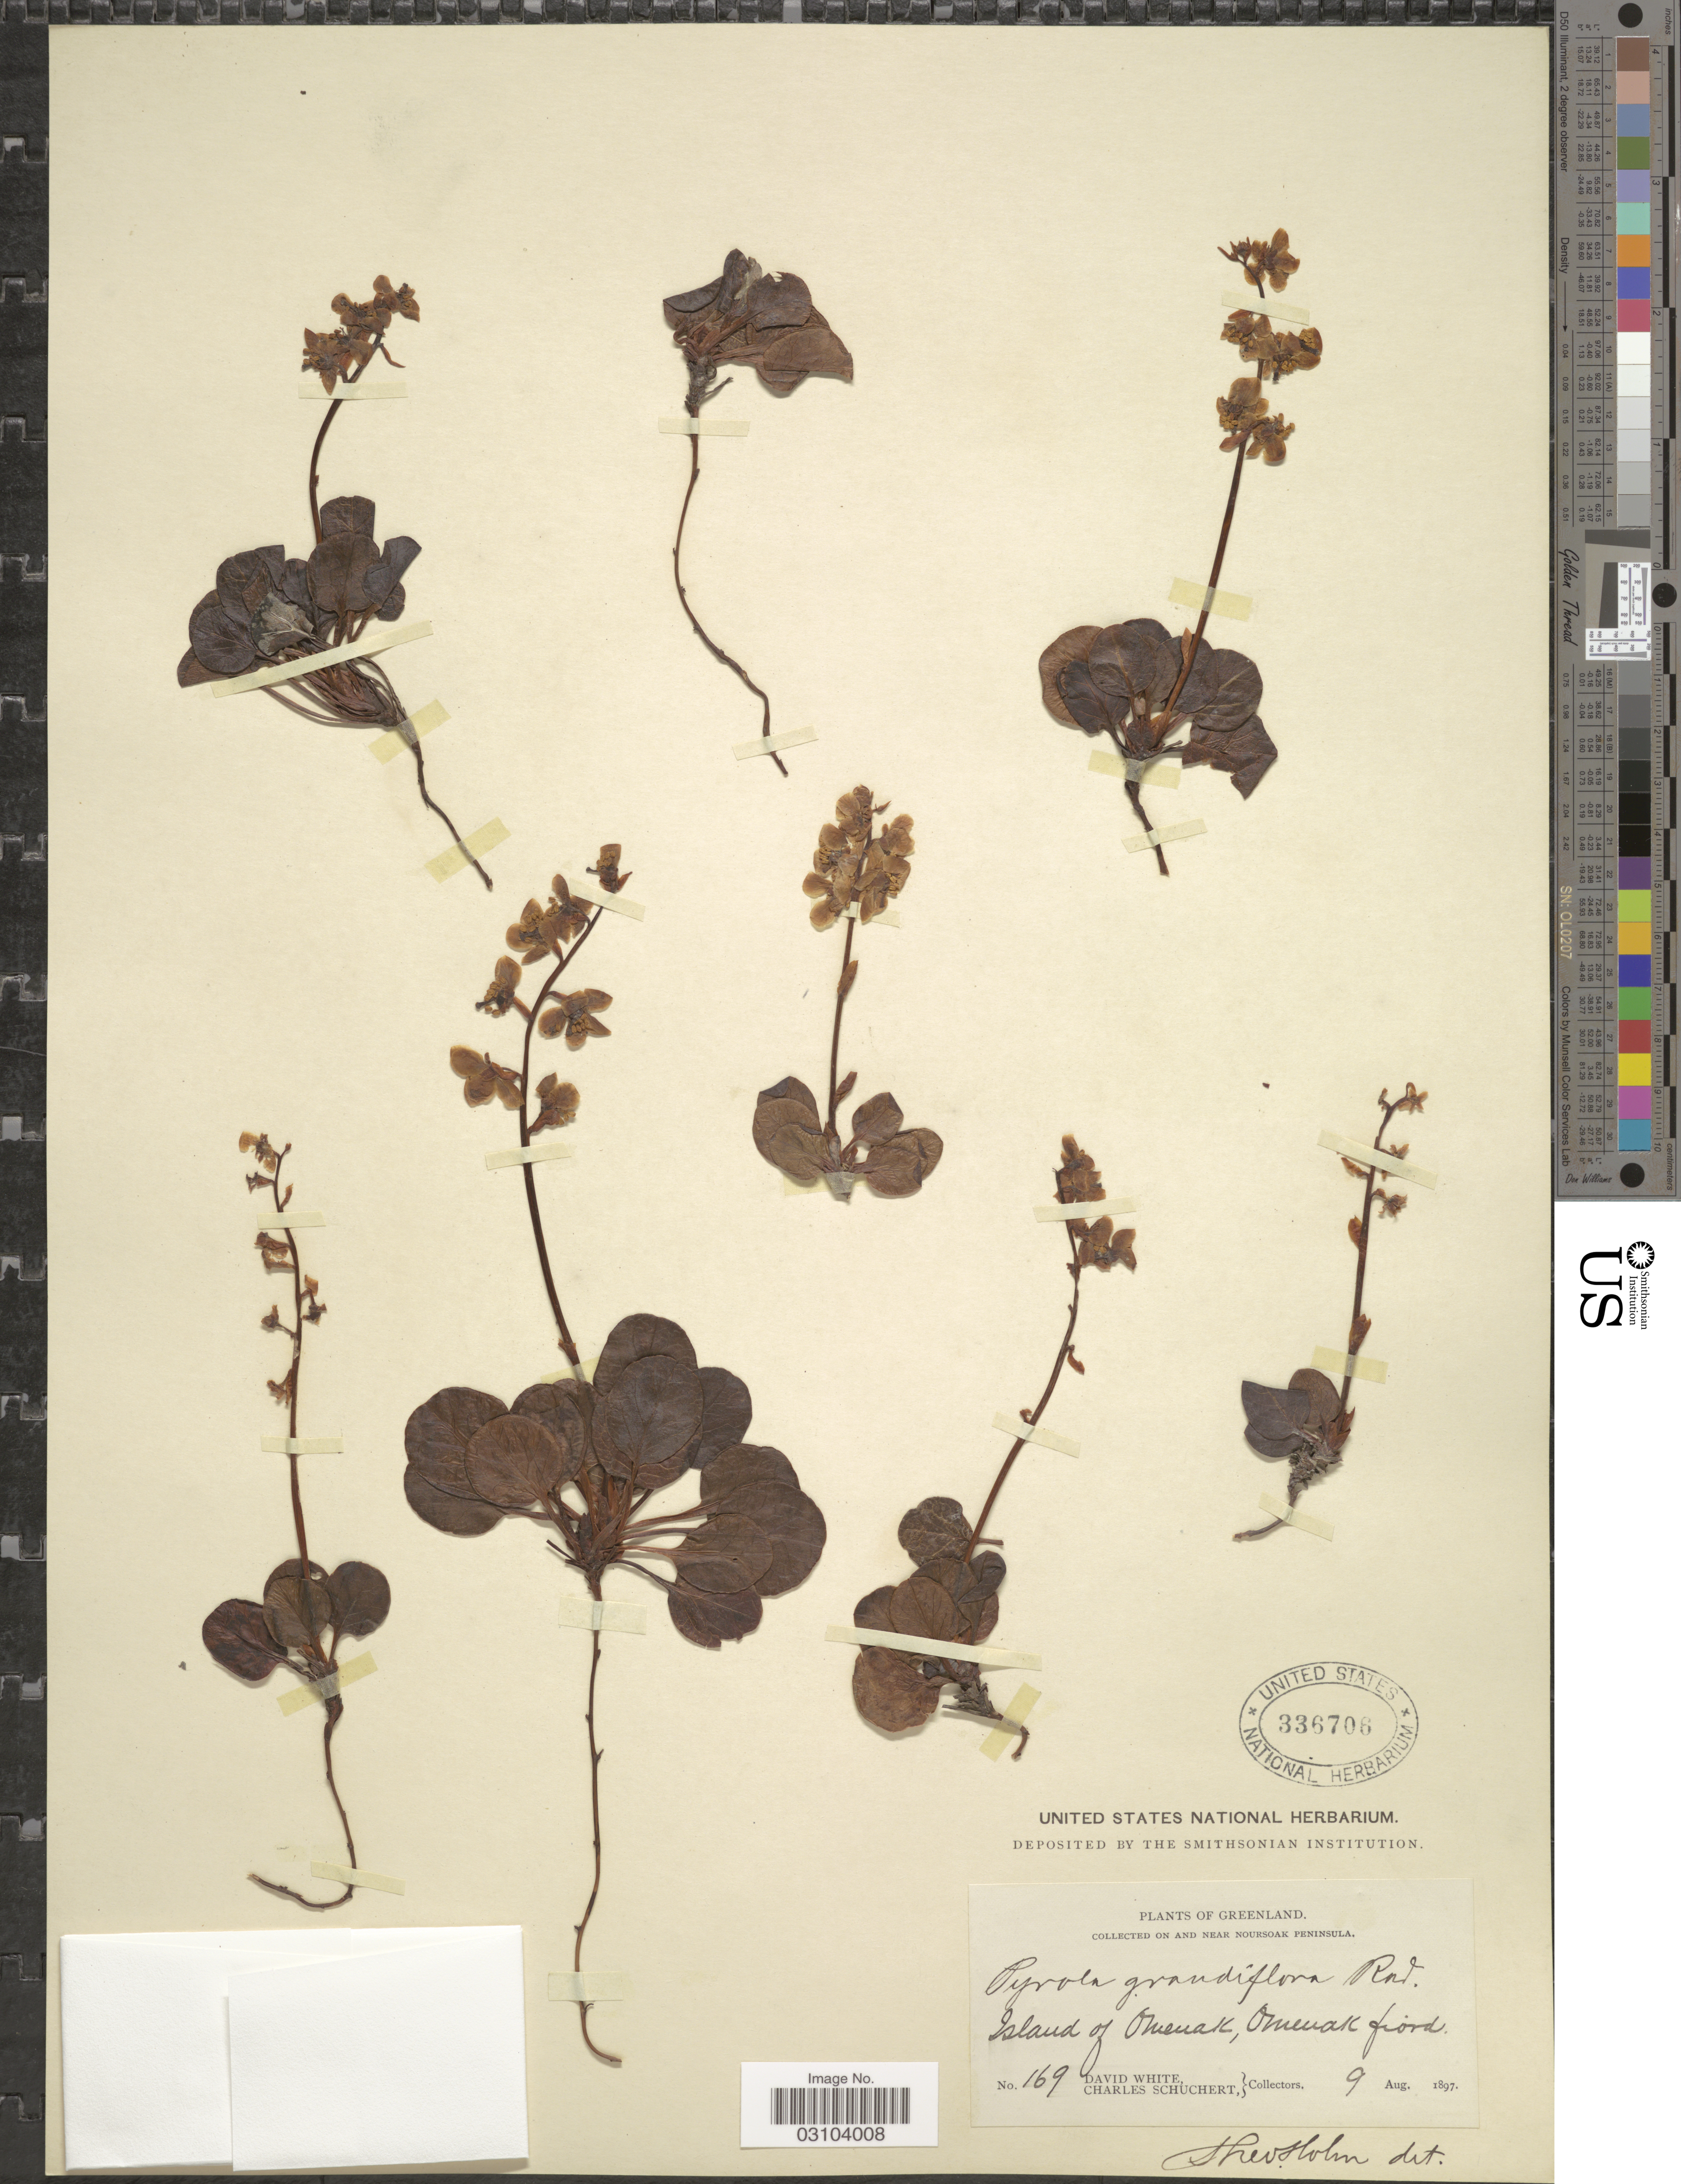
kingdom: Plantae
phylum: Tracheophyta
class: Magnoliopsida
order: Ericales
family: Ericaceae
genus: Pyrola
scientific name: Pyrola grandiflora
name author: Radius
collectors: D. White & C. Schuchert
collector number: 169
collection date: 1897-08-09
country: Greenland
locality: Near Noursoak Peninsula. Island of Omenak, Omenak fiord.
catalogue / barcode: US 336706